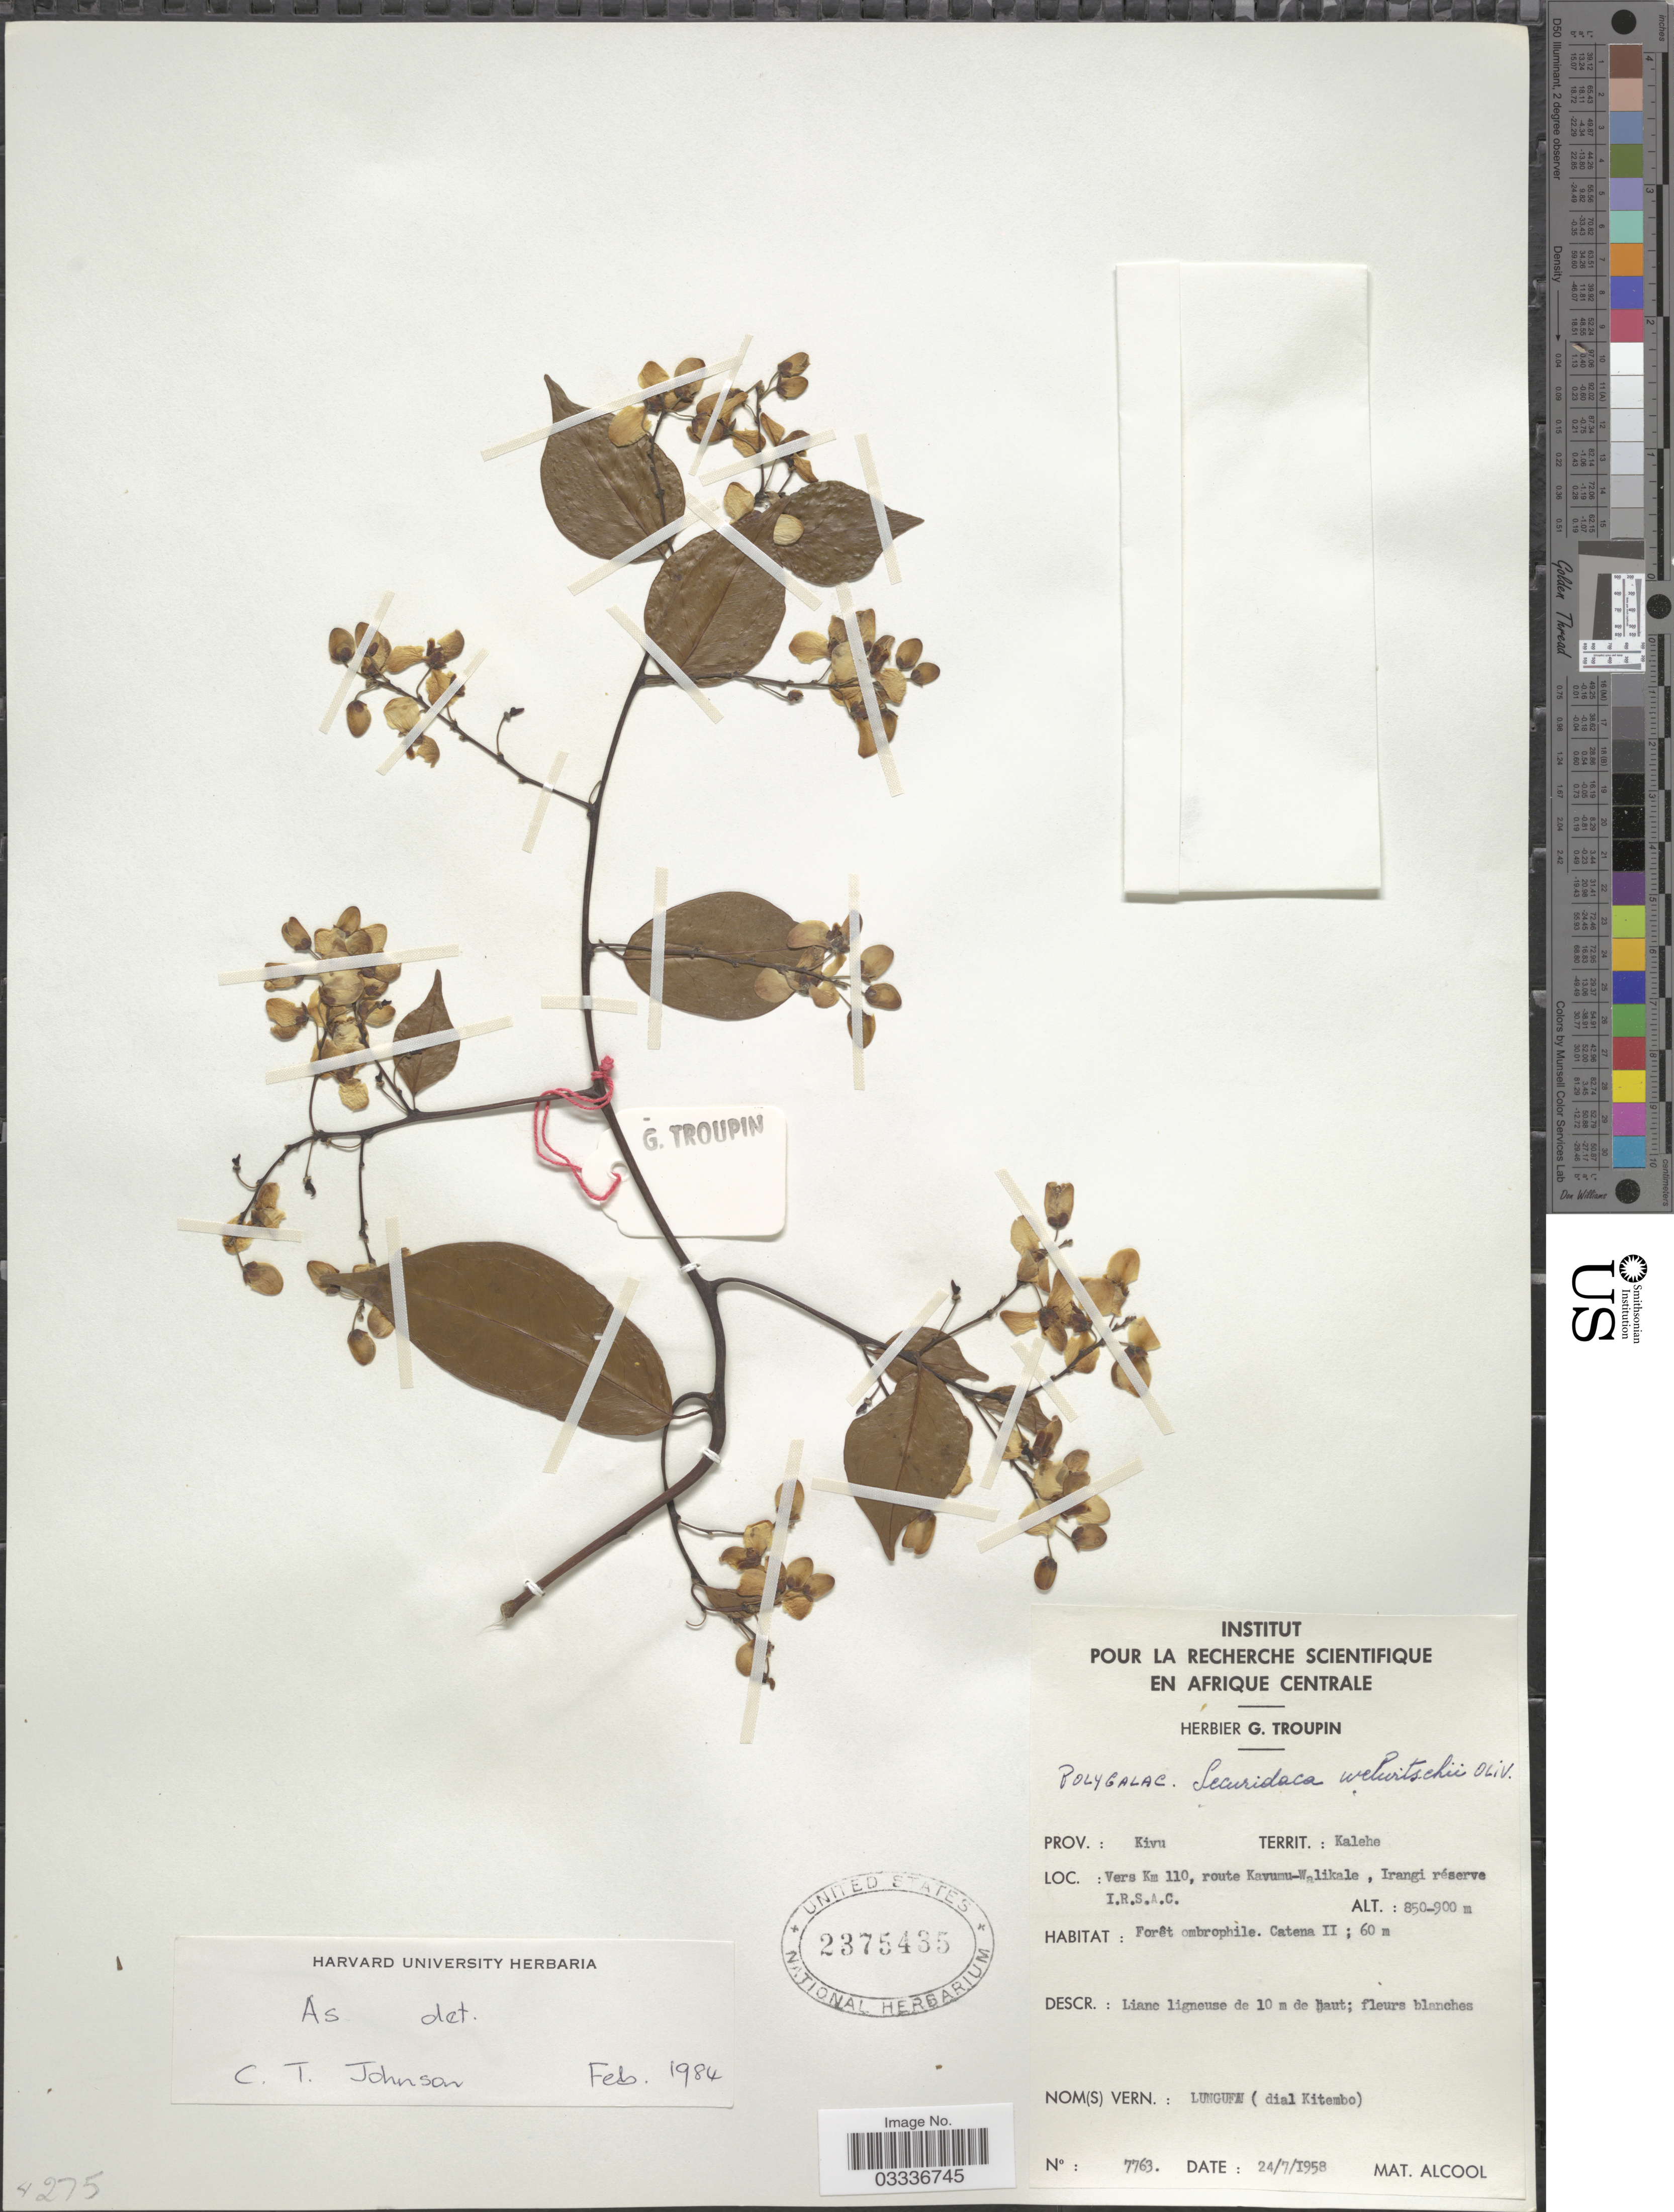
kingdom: Plantae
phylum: Tracheophyta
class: Magnoliopsida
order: Fabales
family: Polygalaceae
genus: Securidaca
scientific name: Securidaca welwitschii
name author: Oliv.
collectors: G. Troupin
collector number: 7763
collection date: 1958-07-24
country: Congo, Democratic Republic of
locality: Prov.: Kivu Territ.: Kalehe. Vers Km 110, route Kavumu-Walikale, Irangi réserve I.R.S.A.C. Catena II.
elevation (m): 850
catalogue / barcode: US 2375435